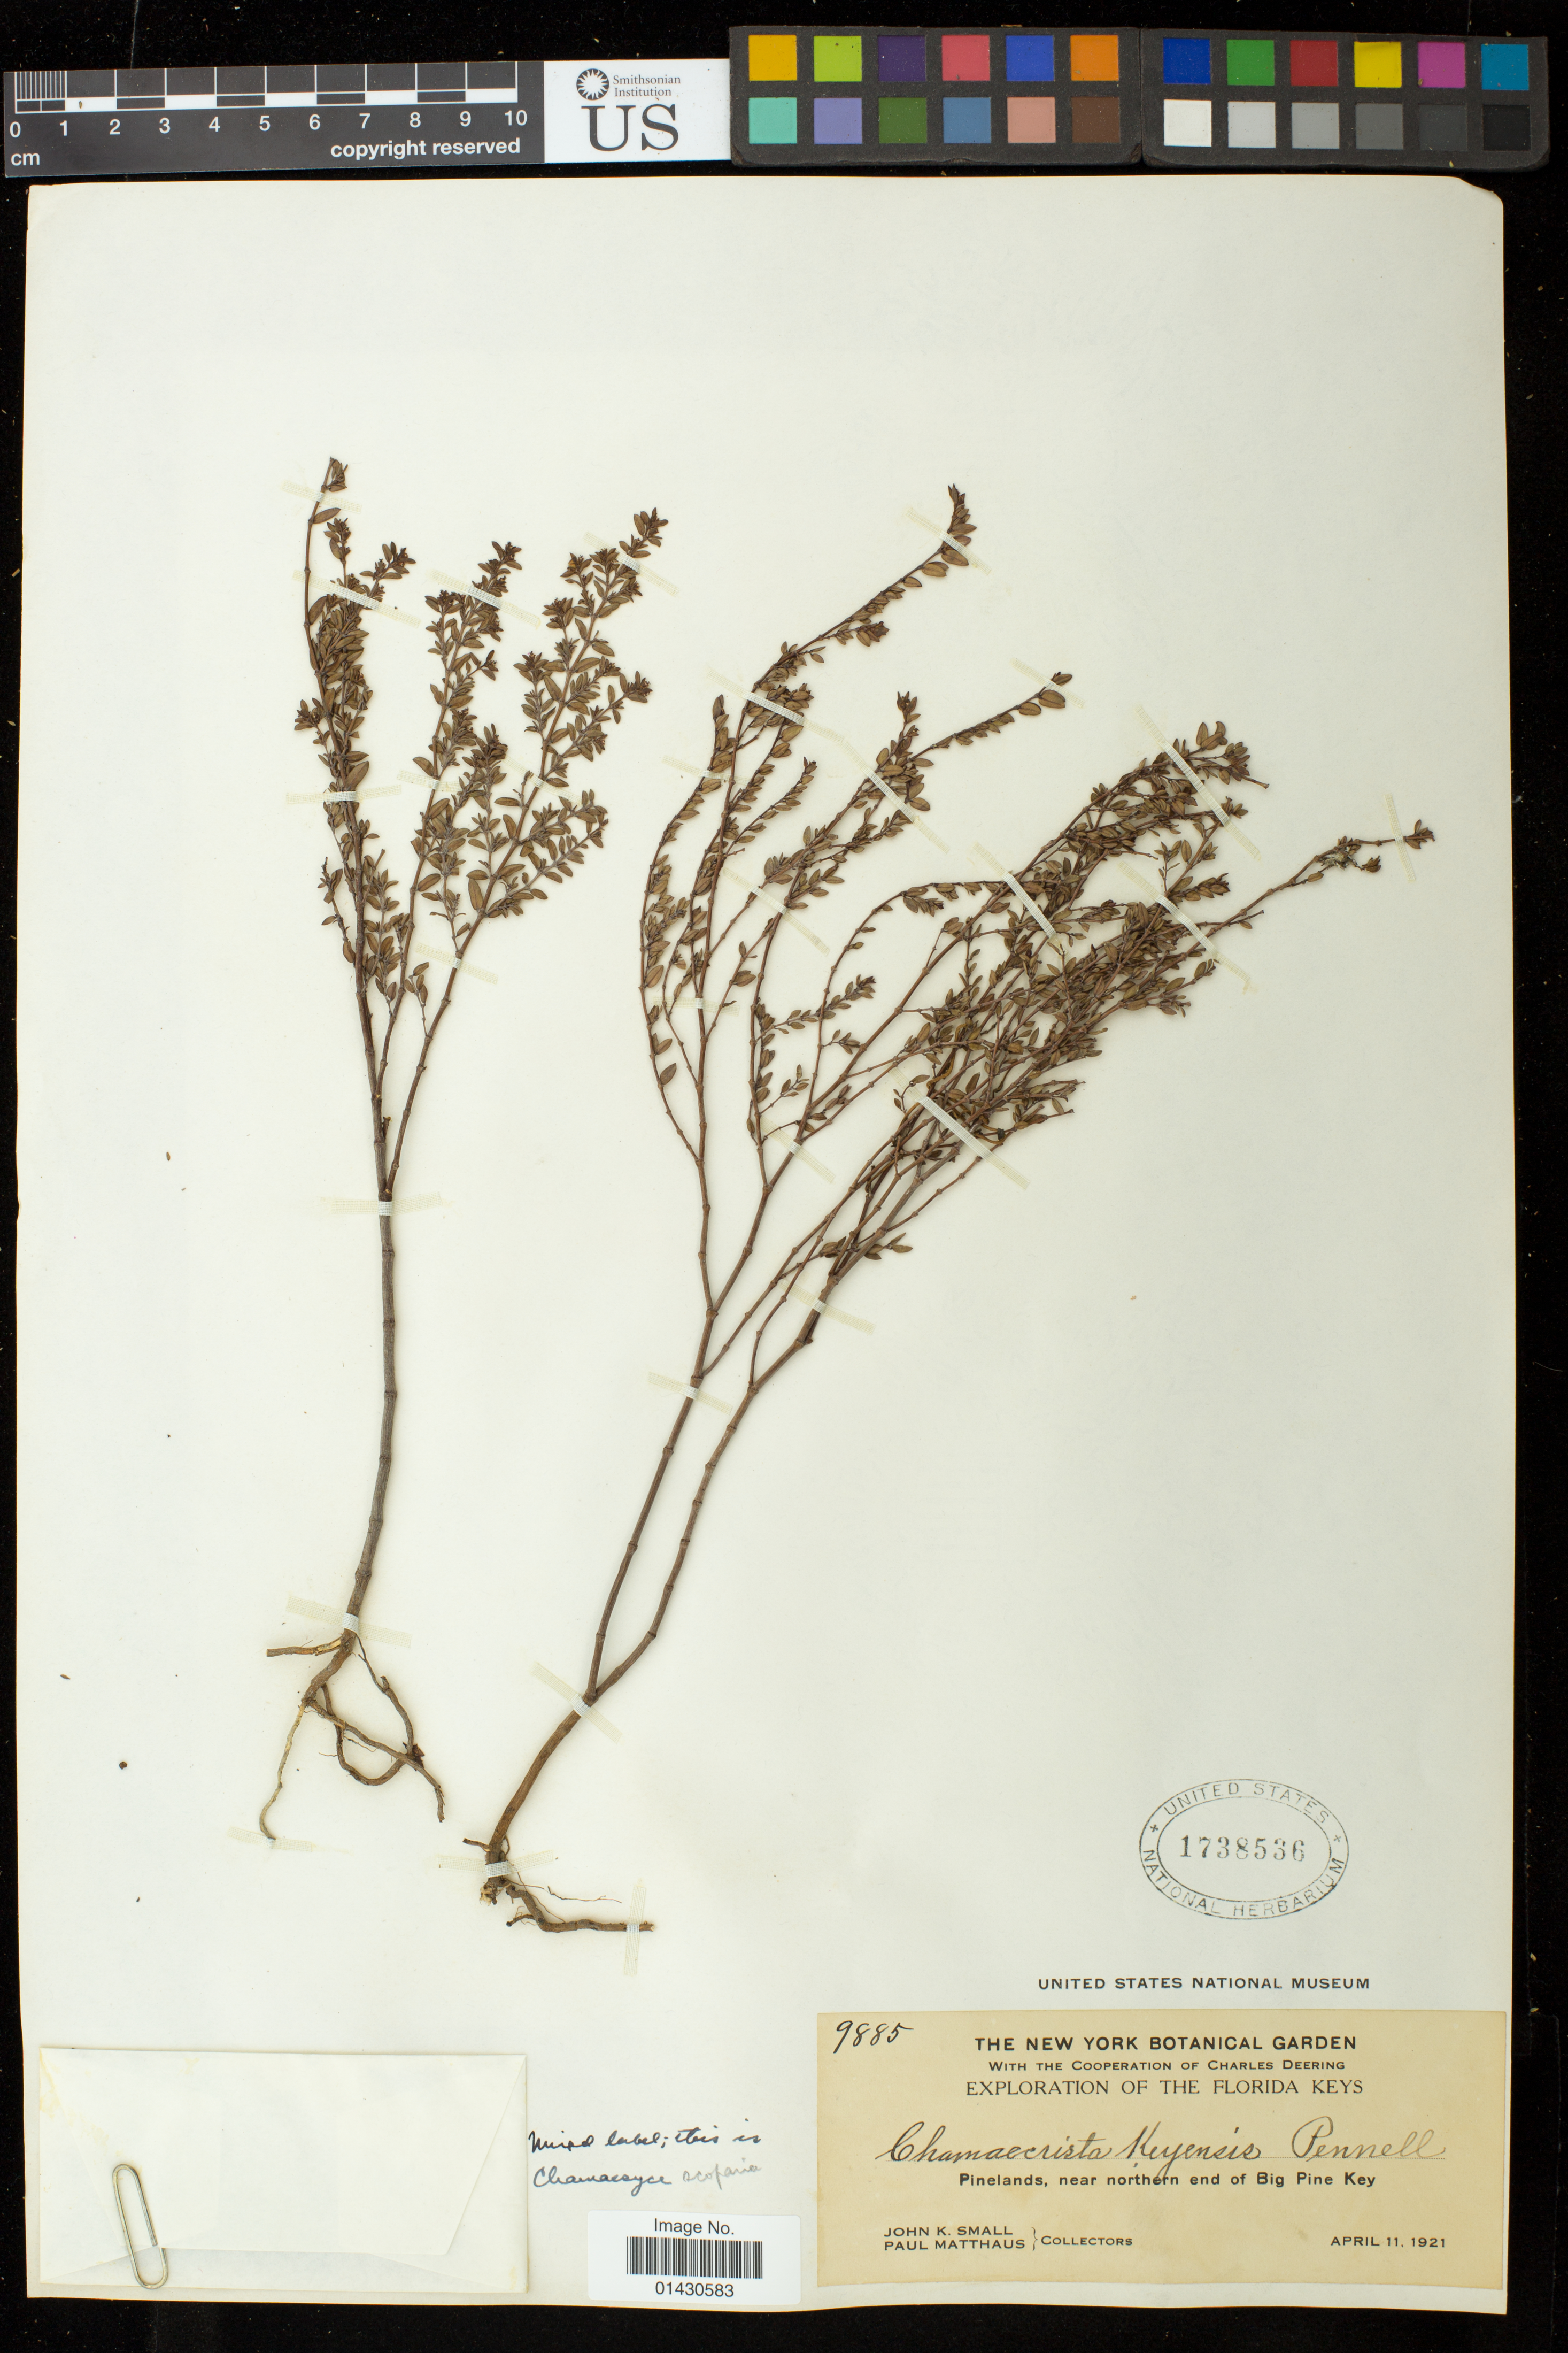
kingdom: Plantae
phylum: Tracheophyta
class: Magnoliopsida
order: Malpighiales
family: Euphorbiaceae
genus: Euphorbia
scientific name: Euphorbia porteriana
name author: (Small) Oudejans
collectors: J. K. Small & P. Matthaus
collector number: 9885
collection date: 1921-04-11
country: United States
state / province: Florida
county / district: Monroe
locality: near northern end of Big Pine Key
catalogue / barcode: US 1738536